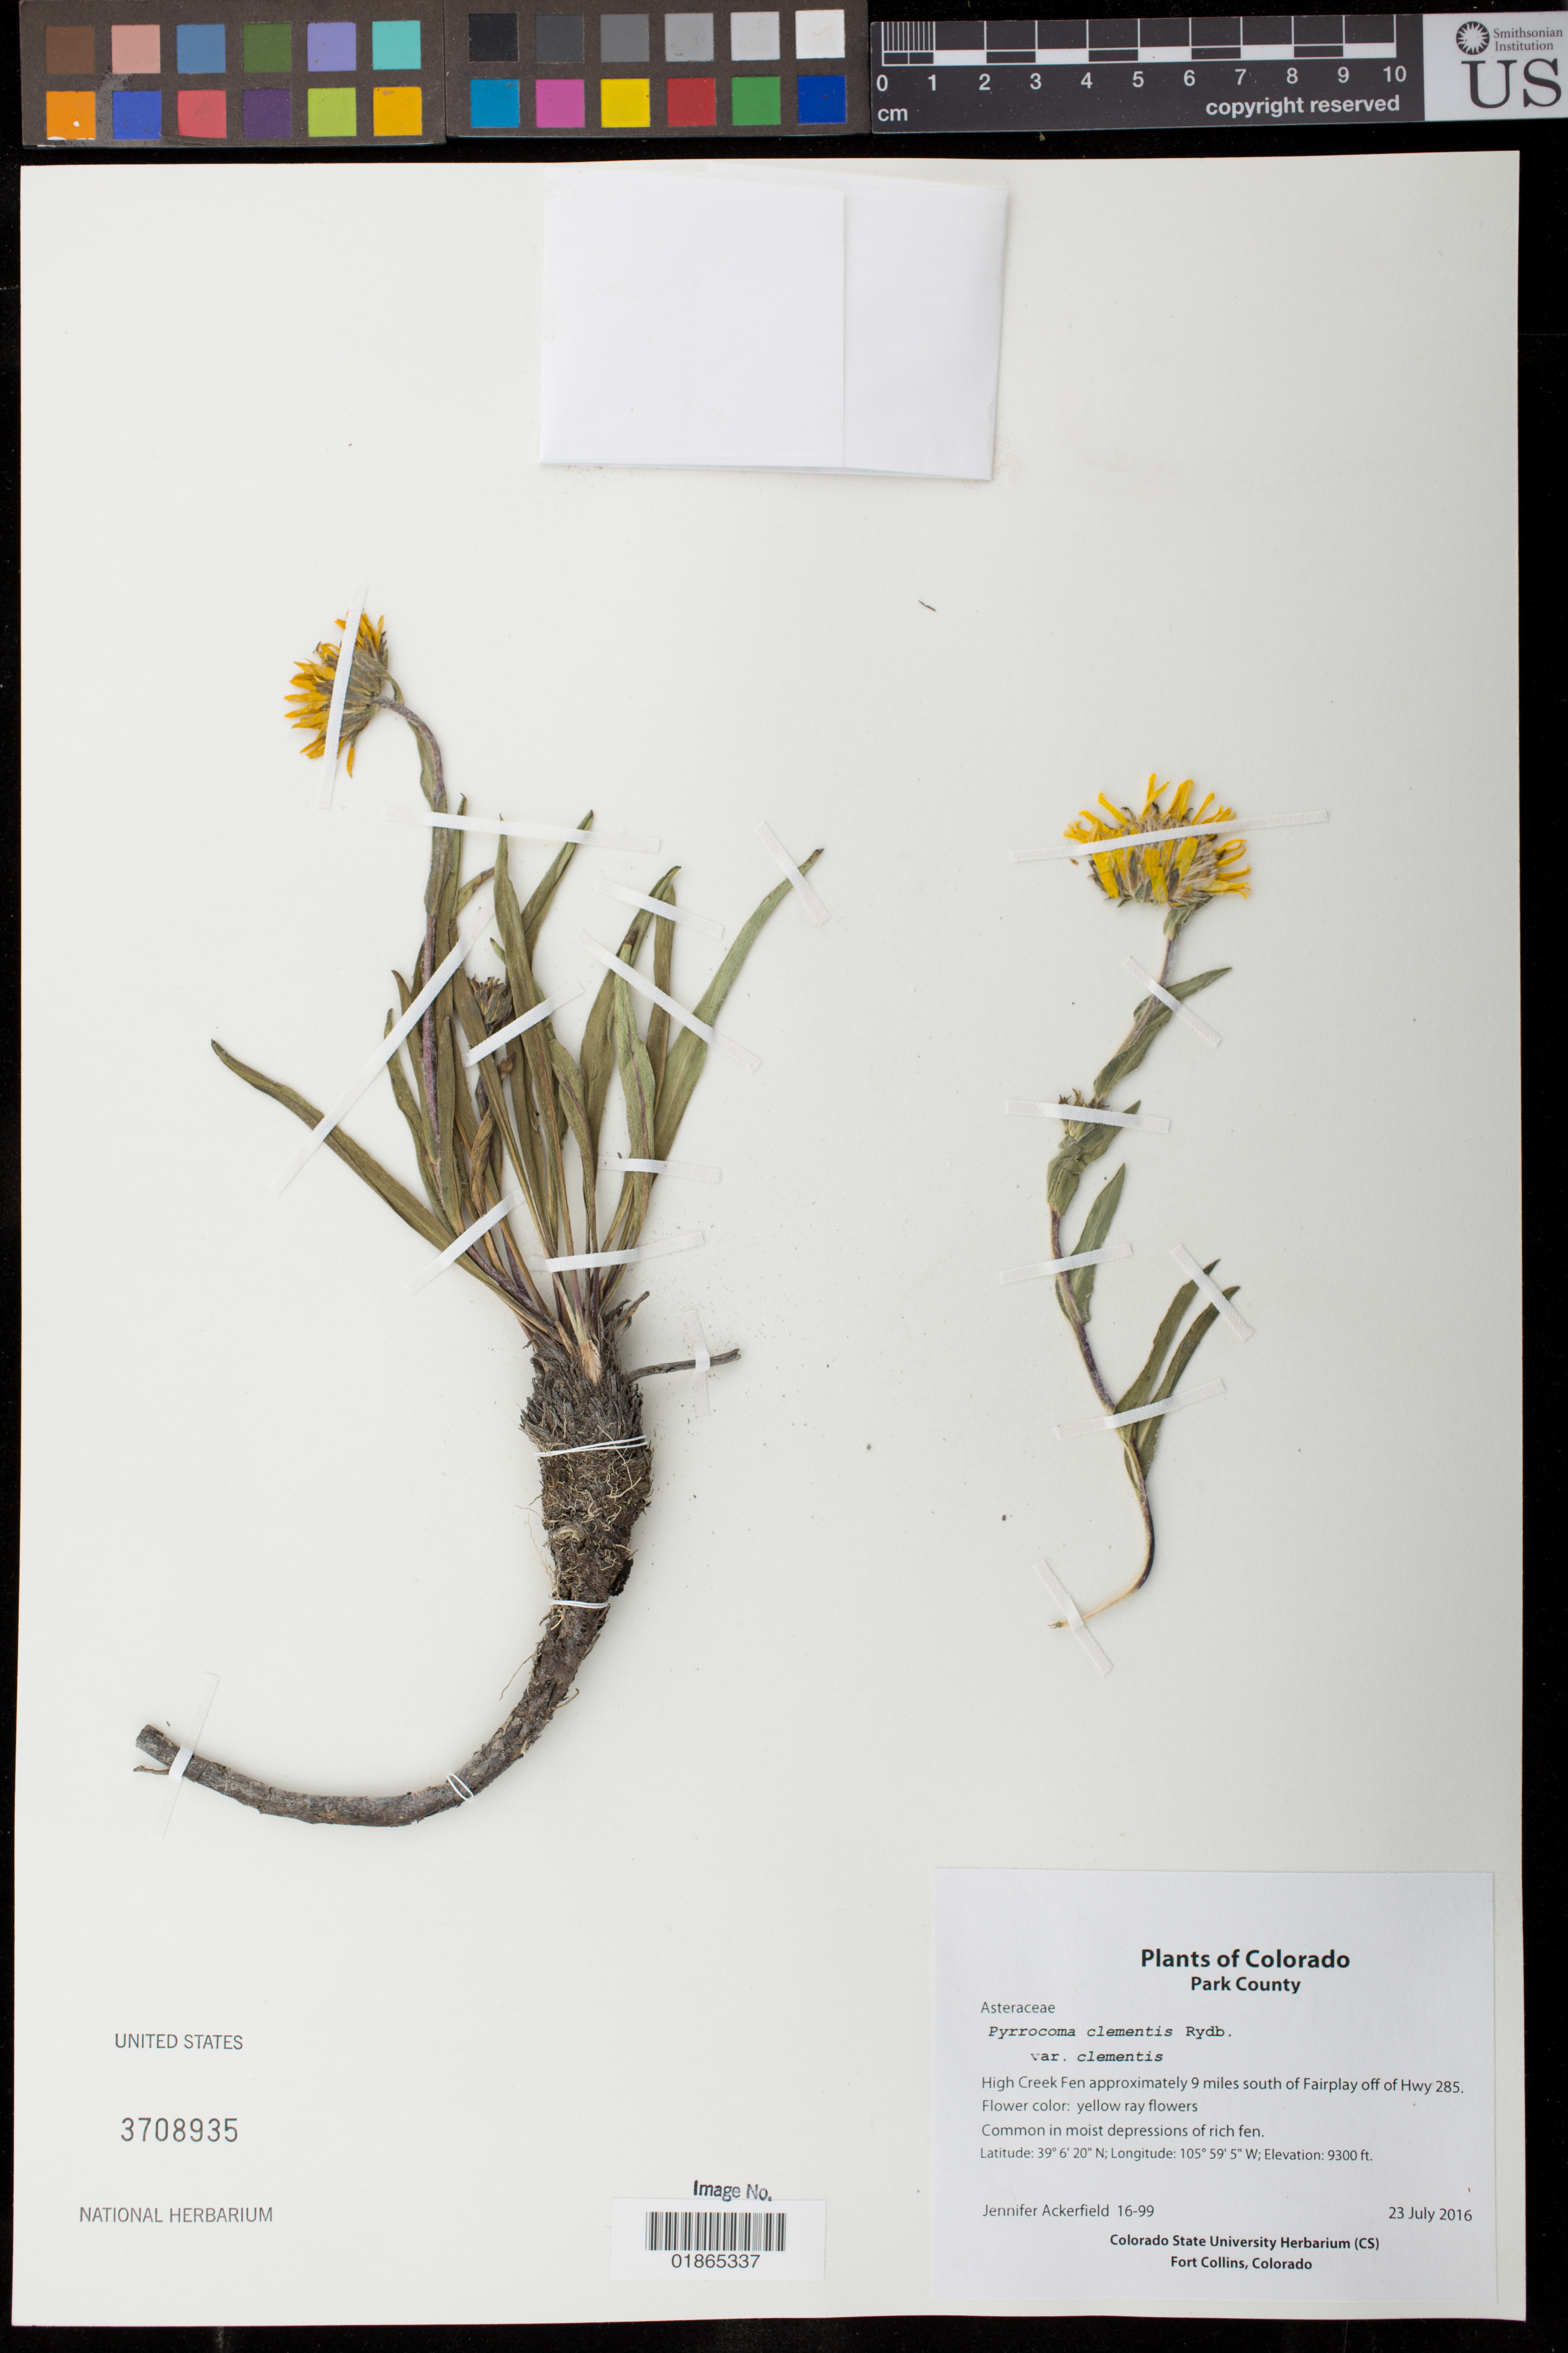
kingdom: Plantae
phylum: Tracheophyta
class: Magnoliopsida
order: Asterales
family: Asteraceae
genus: Pyrrocoma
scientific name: Pyrrocoma clementis var. clementis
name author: Rydb.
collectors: J. Ackerfield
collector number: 16-99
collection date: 2016-07-23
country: United States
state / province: Colorado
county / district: Park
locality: High Creek Fen approx. 9 miles S of Fairplay off of Hwy 285.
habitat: Common in moist depressions of rich fen.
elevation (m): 2835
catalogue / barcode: US 3708935